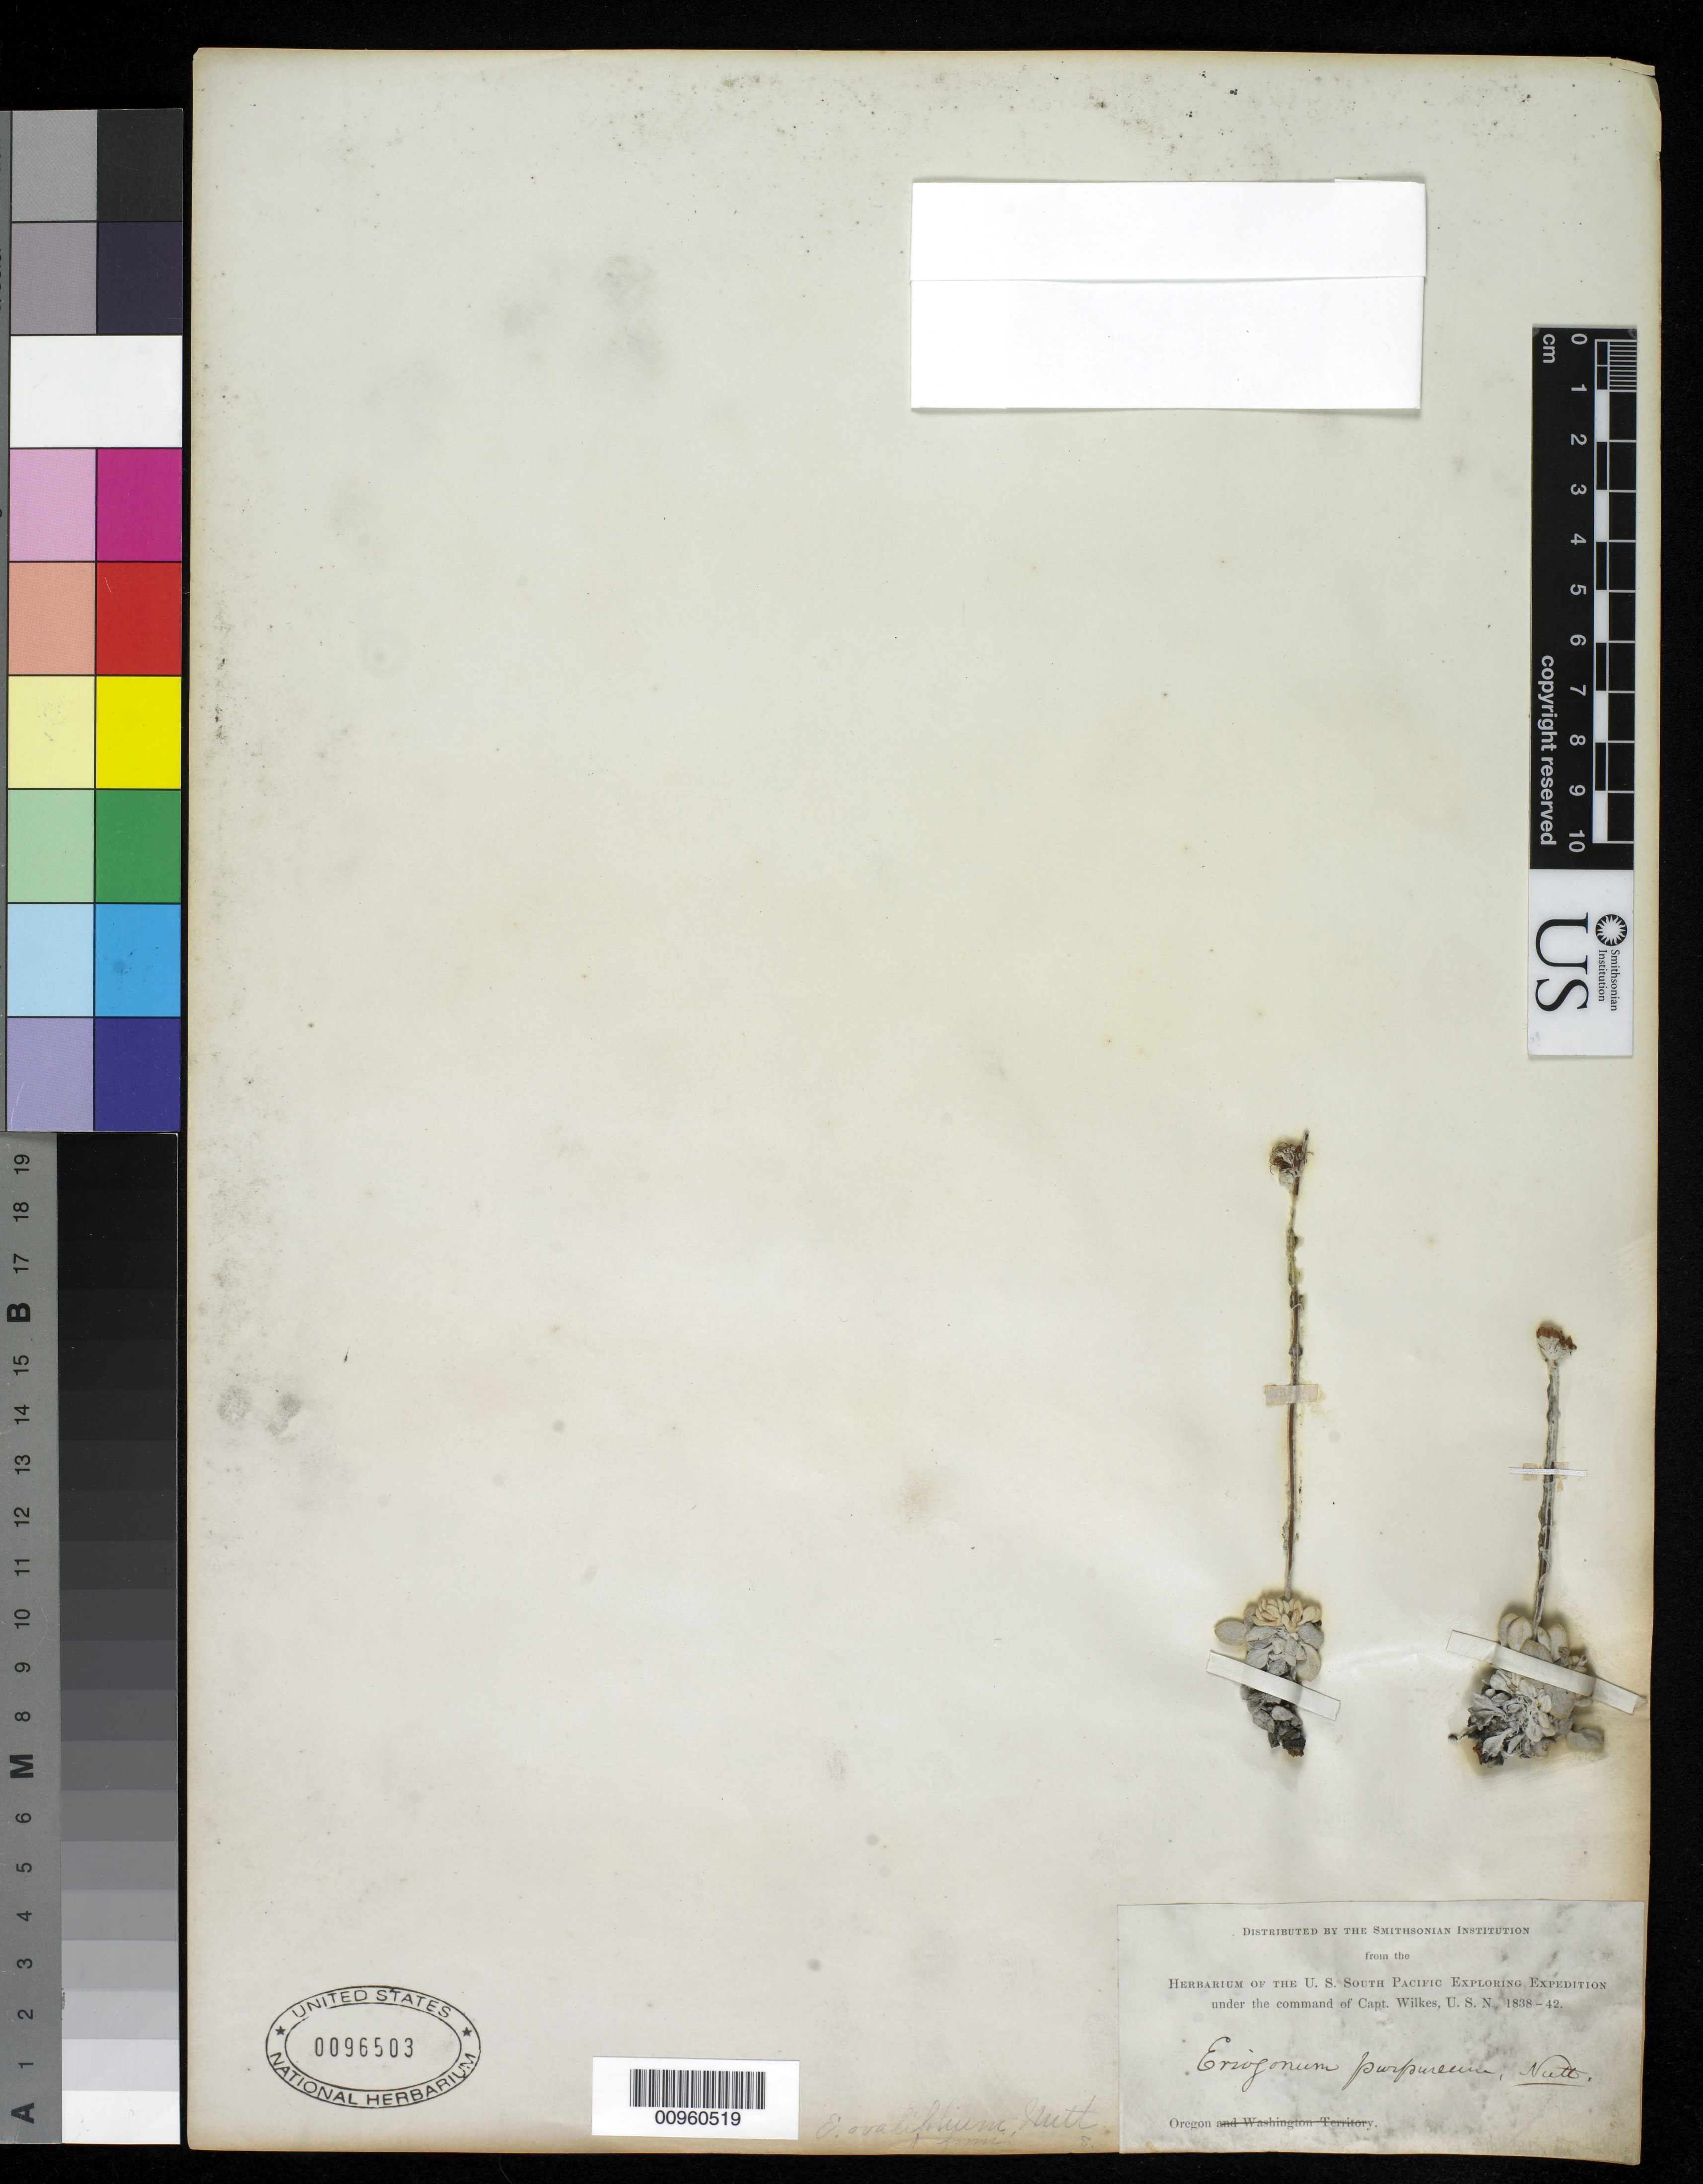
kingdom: Plantae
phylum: Tracheophyta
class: Magnoliopsida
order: Caryophyllales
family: Polygonaceae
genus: Eriogonum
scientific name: Eriogonum ovalifolium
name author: Nutt.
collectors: Wilkes Explor. Exped.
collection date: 1838/1842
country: United States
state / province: Oregon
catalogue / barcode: US 96503